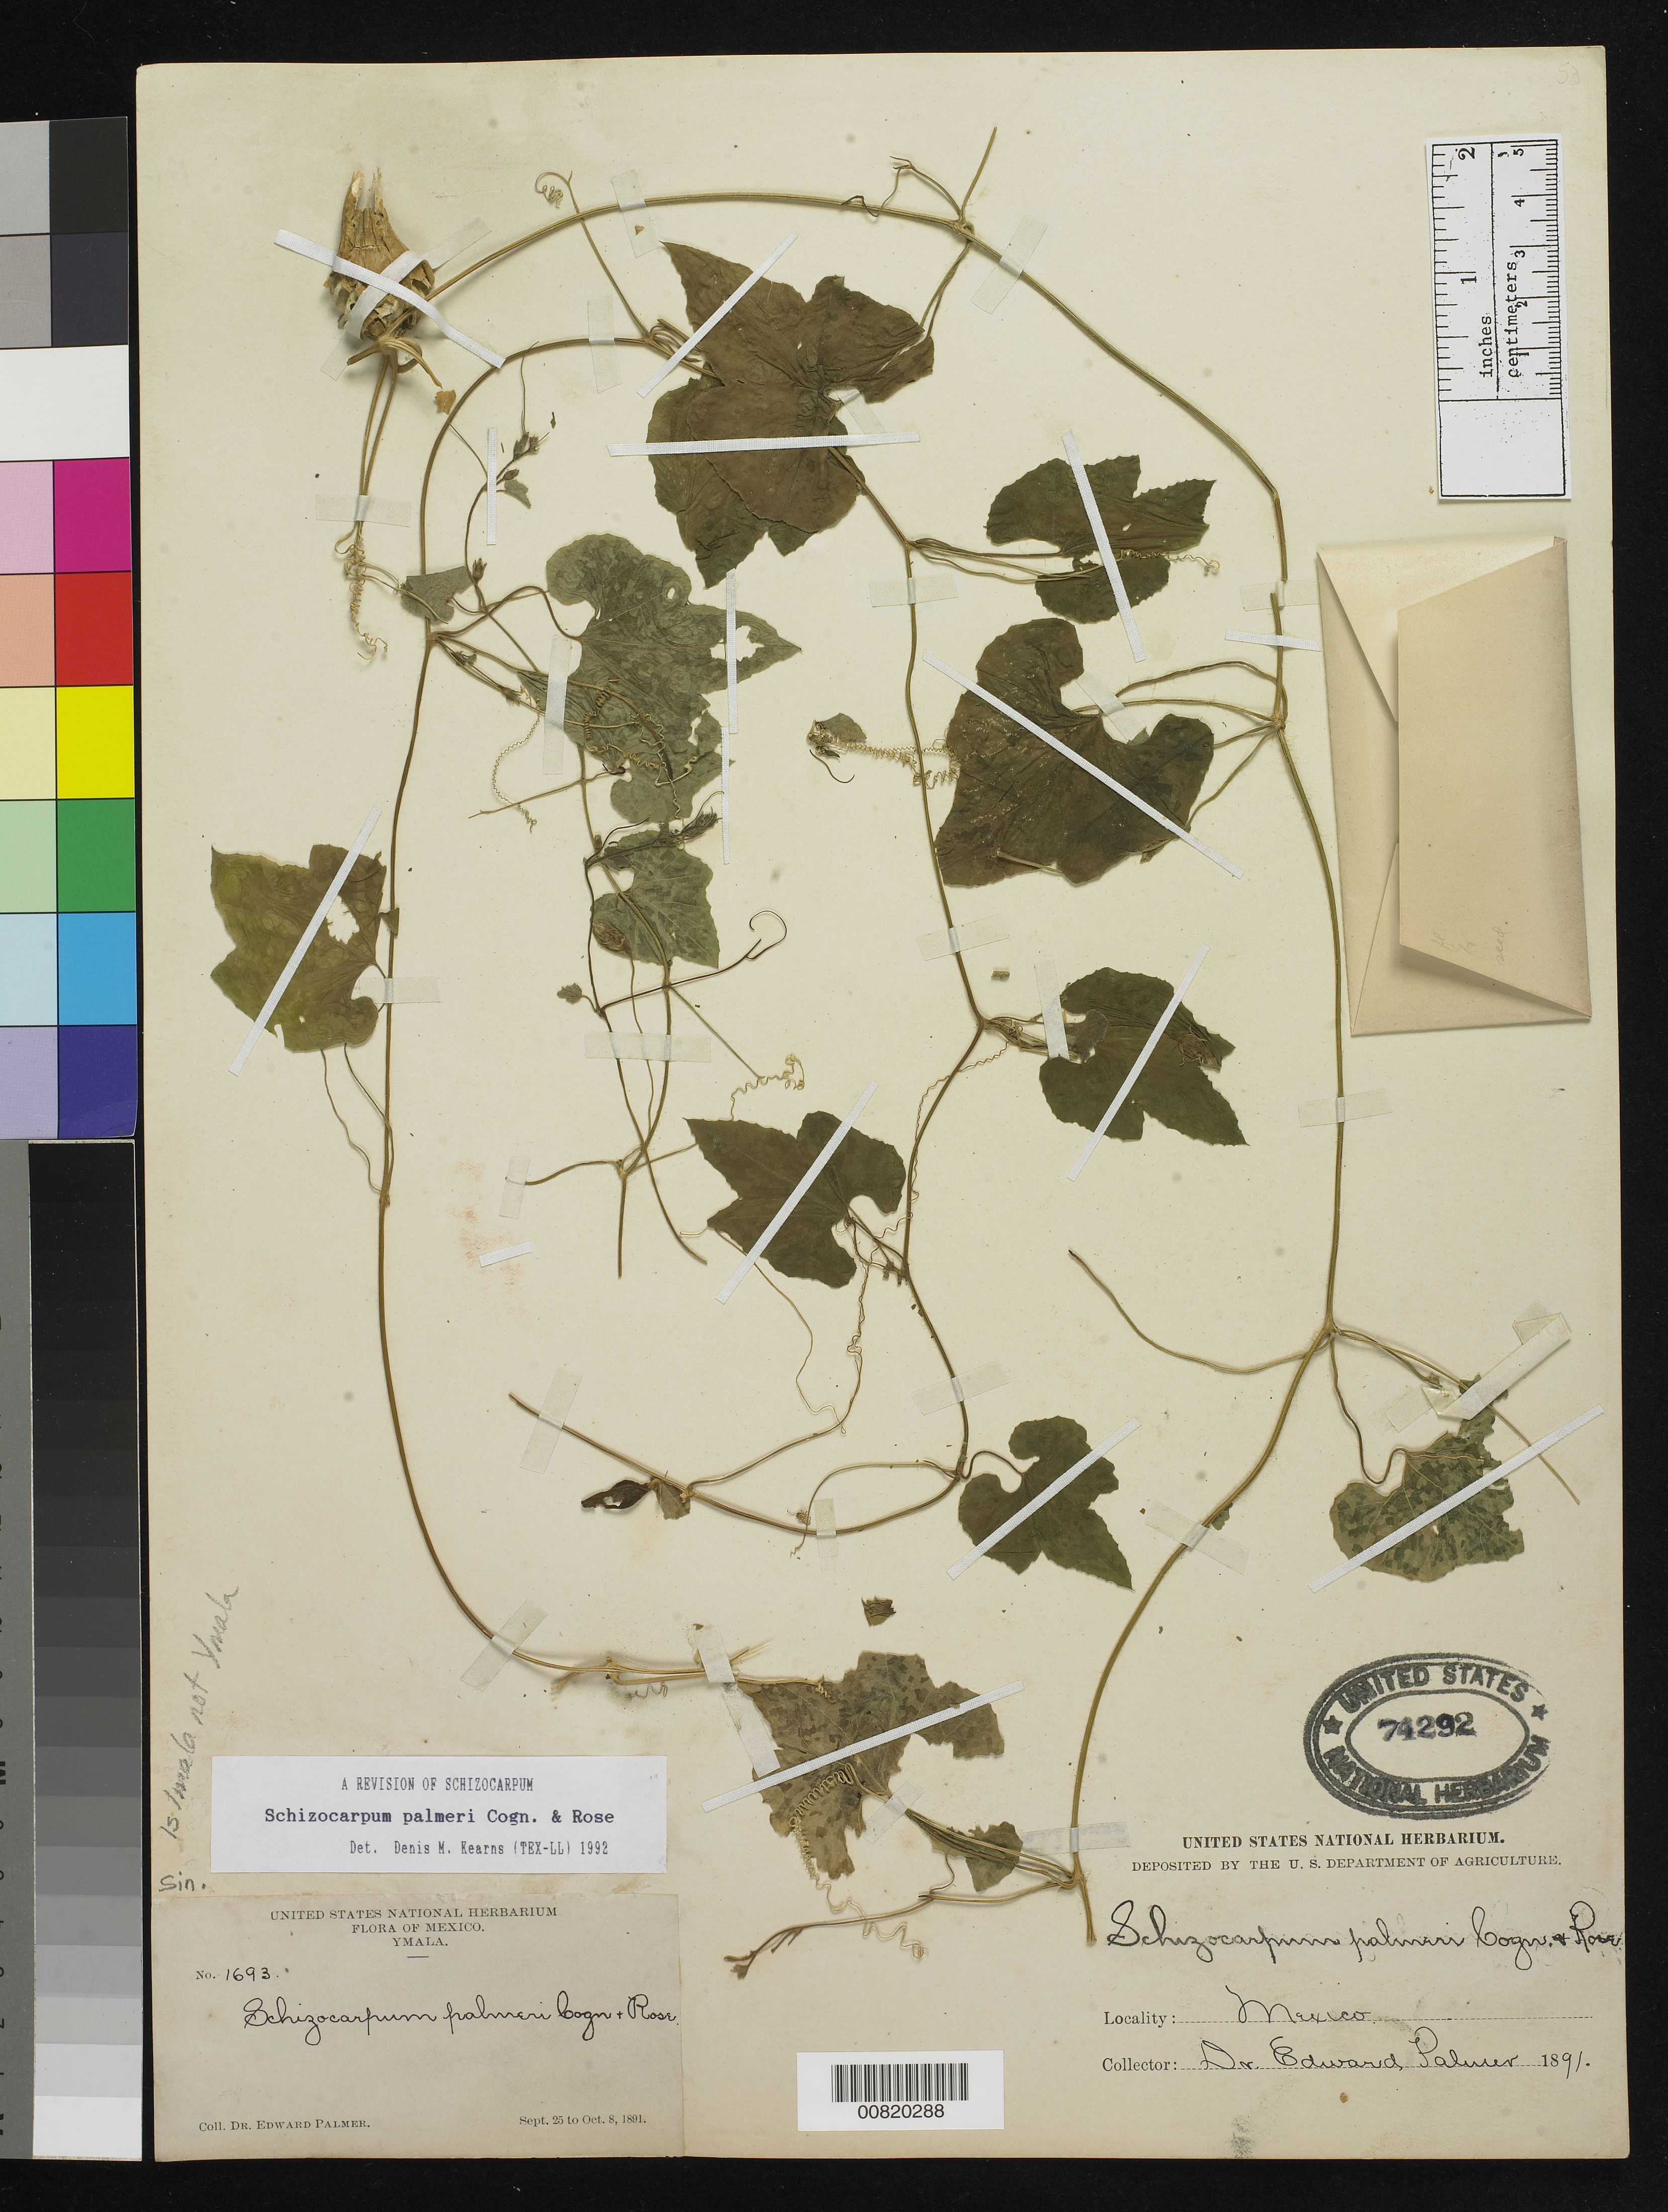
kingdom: Plantae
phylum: Tracheophyta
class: Magnoliopsida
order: Cucurbitales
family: Cucurbitaceae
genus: Schizocarpum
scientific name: Schizocarpum palmeri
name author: Cogn. & Rose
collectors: E. Palmer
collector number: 1693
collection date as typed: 25 Sep 1891 to 08 Oct 1891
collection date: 1891-09-25/1891-10-08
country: Mexico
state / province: Sinaloa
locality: Ymala, Sinaloa.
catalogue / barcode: US 74292